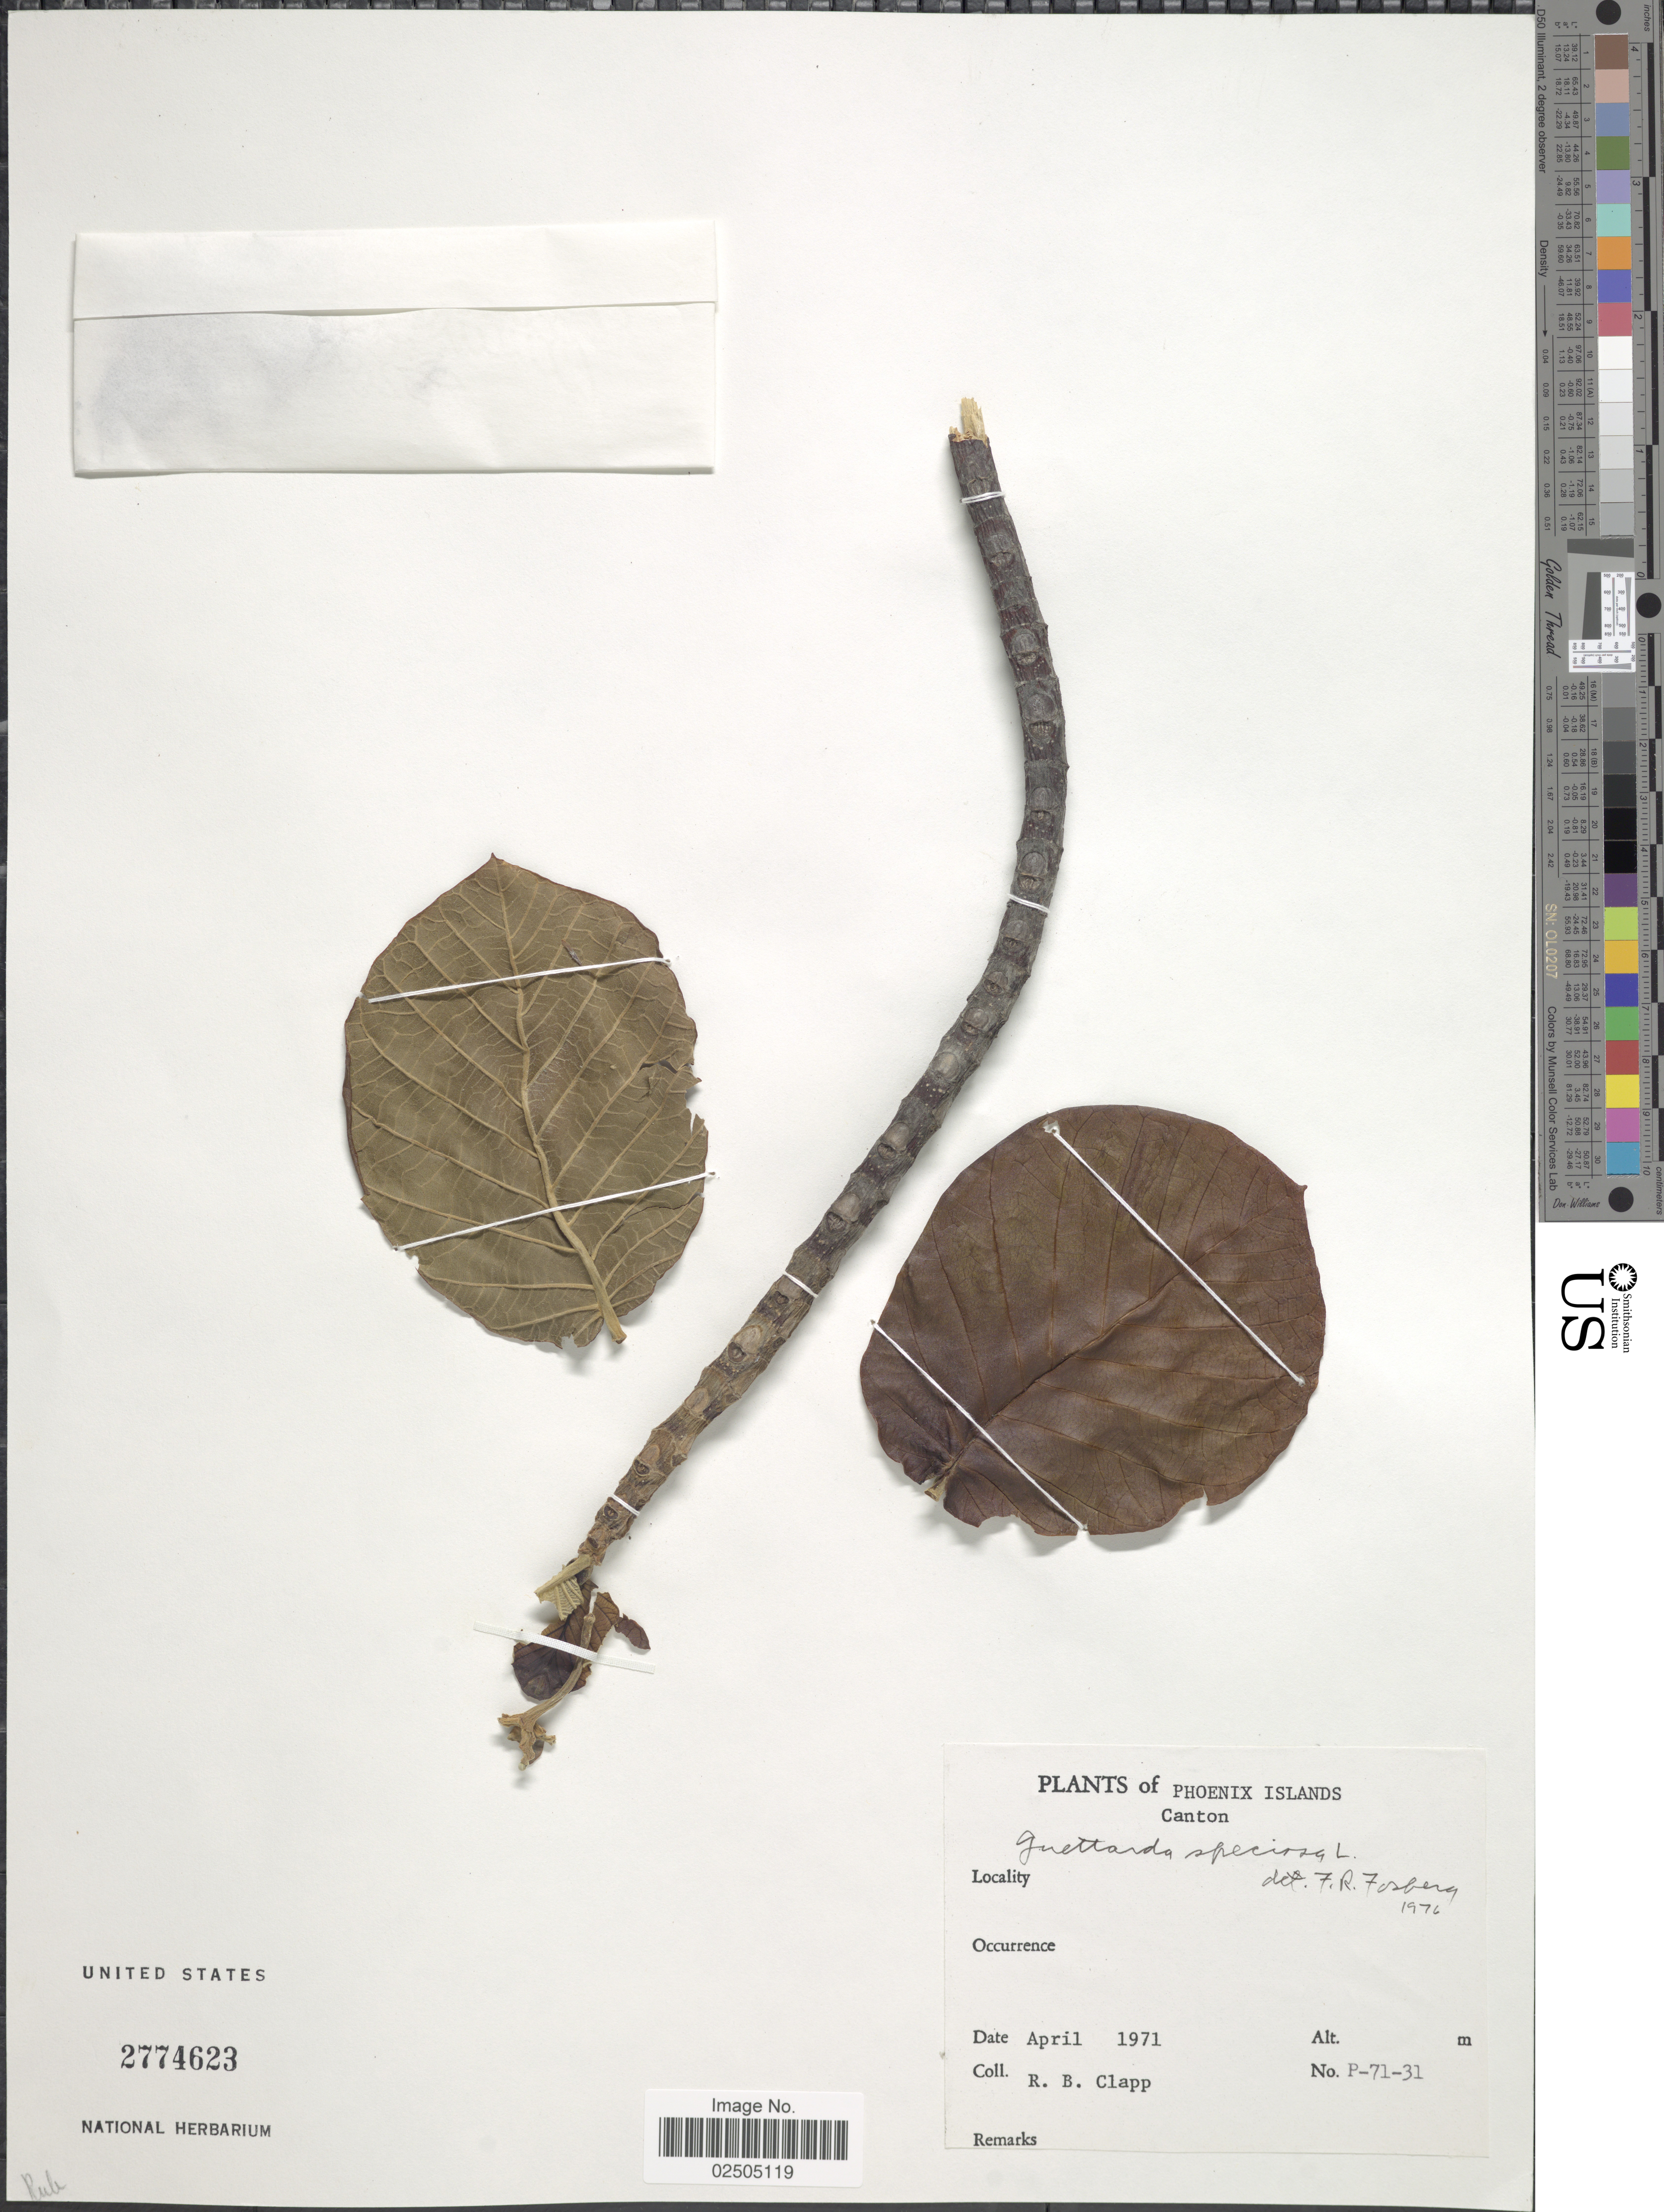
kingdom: Plantae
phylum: Tracheophyta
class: Magnoliopsida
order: Gentianales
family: Rubiaceae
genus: Guettarda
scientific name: Guettarda speciosa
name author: L.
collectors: R. B. Clapp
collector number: P-71-31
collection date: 1971-04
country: Kiribati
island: Kanton [Canton] Atoll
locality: Phoenix Islands, Canton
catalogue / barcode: US 2774623